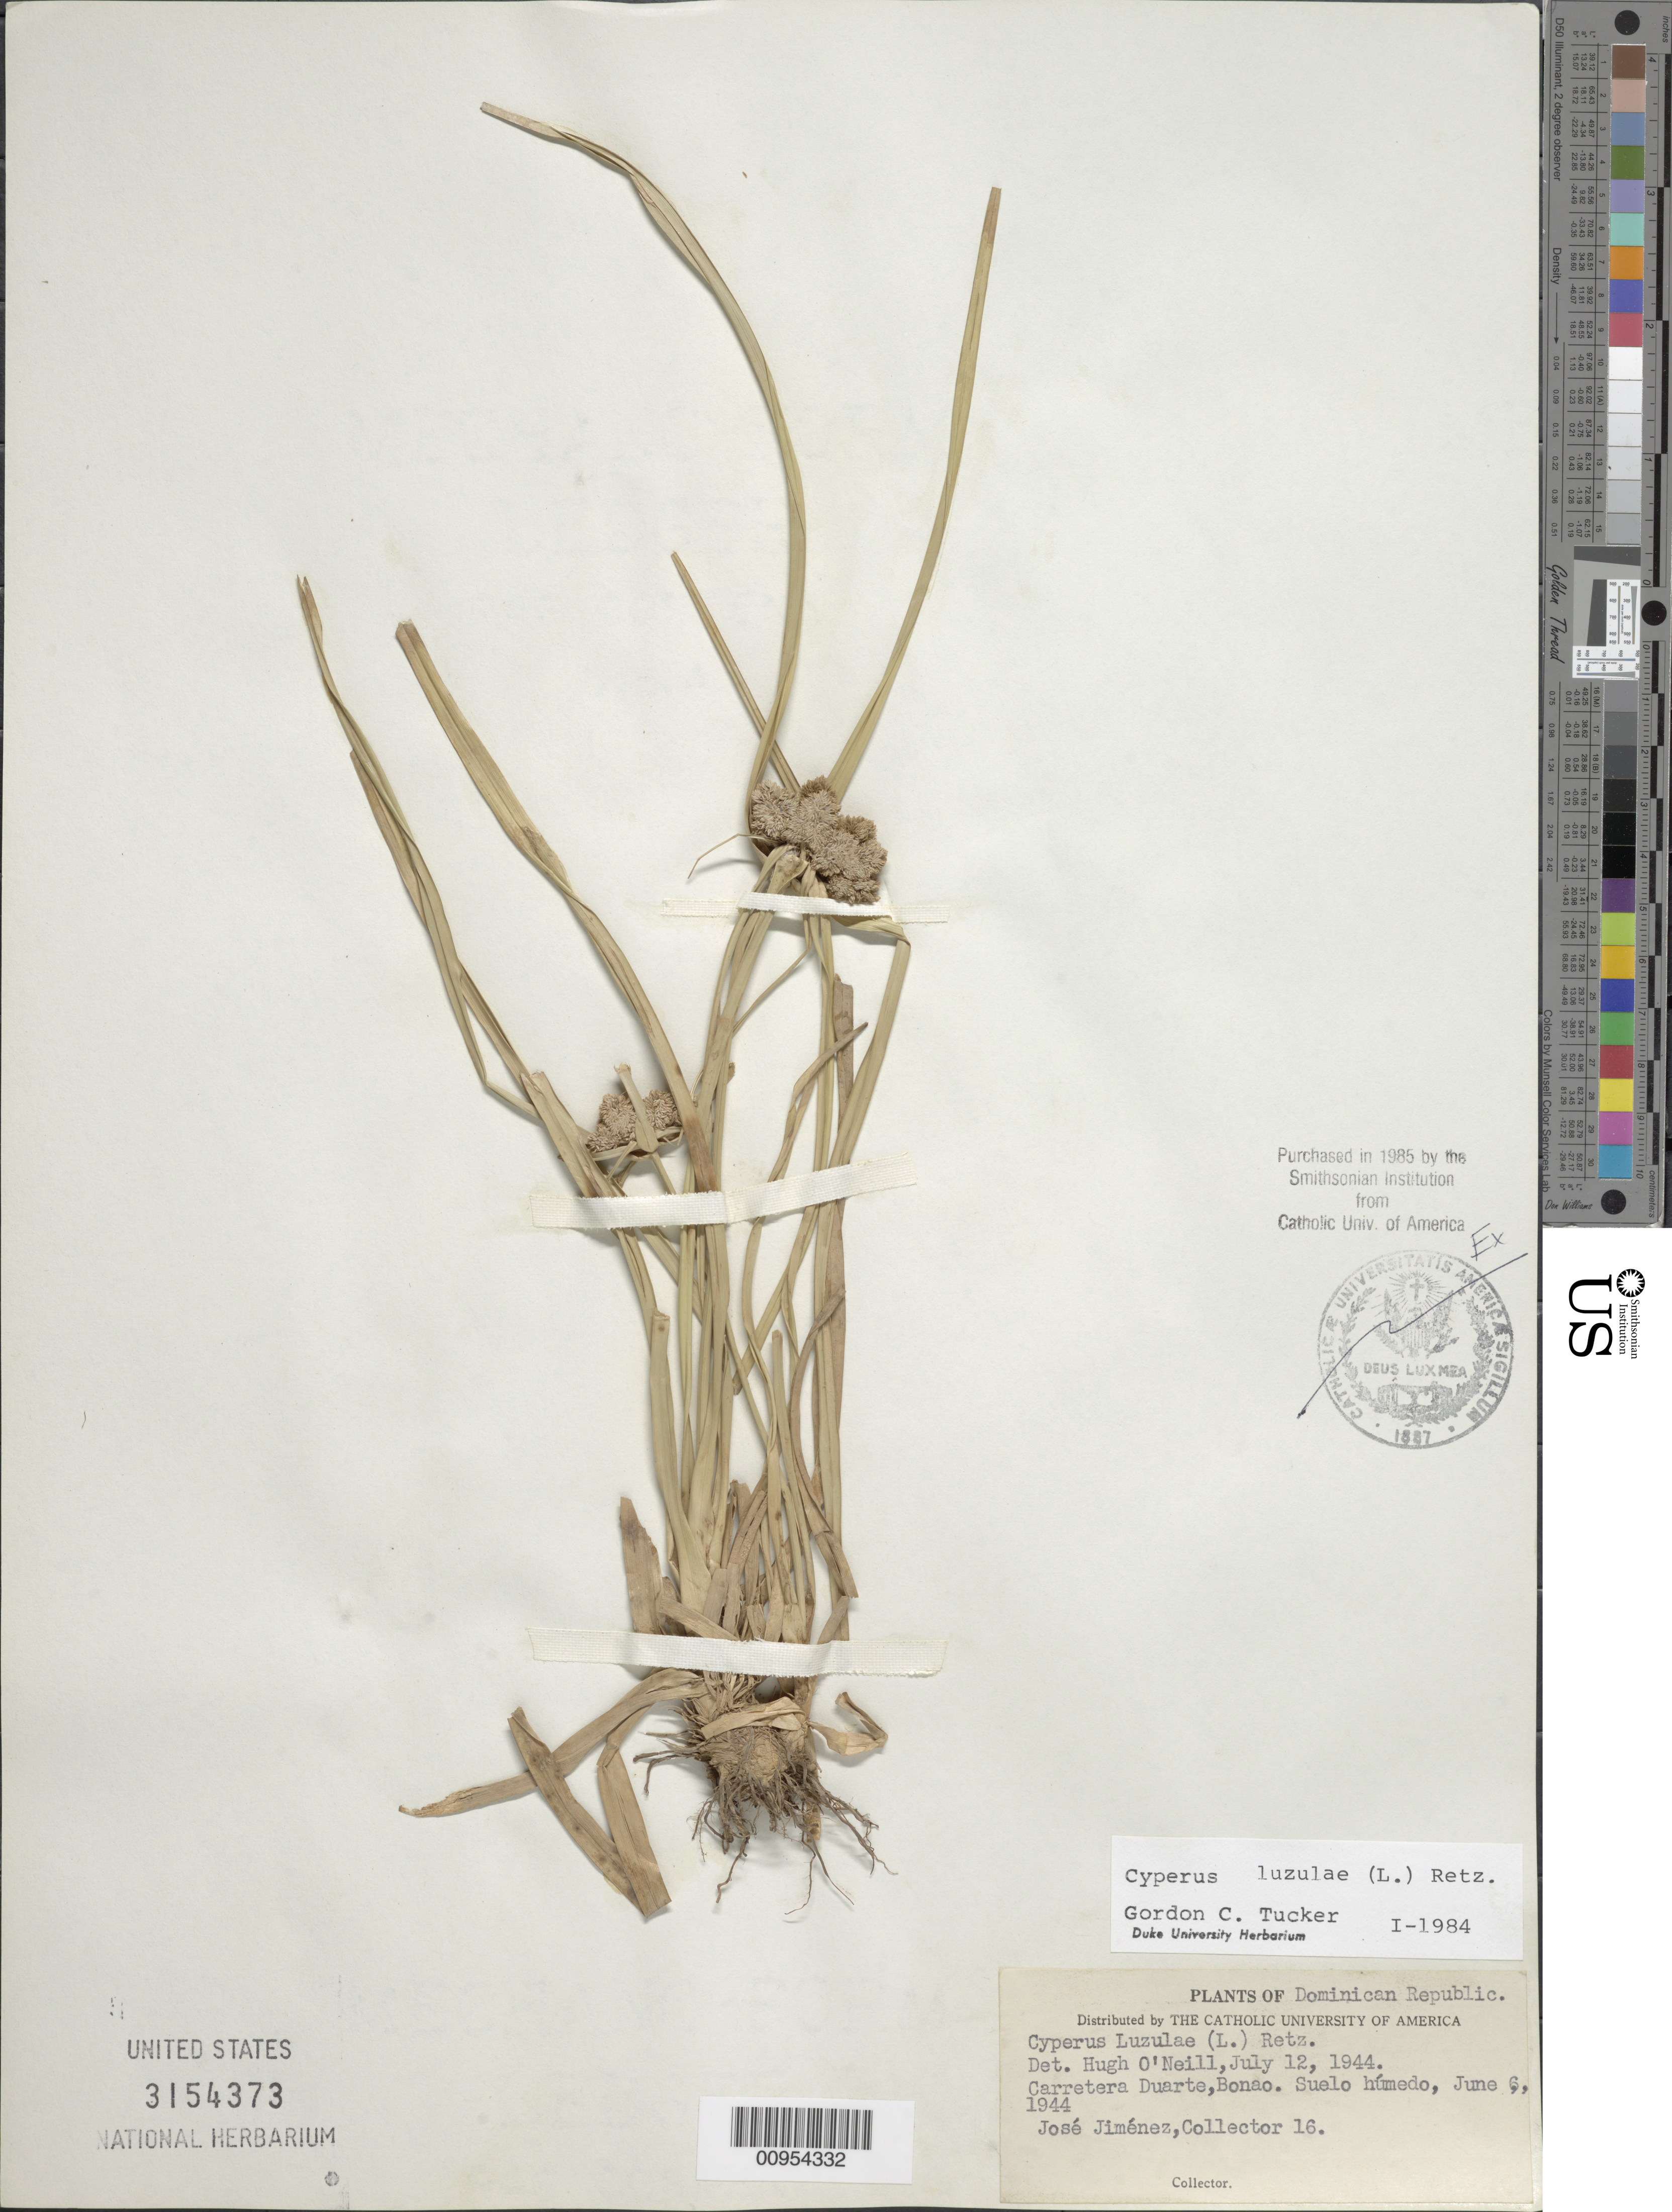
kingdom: Plantae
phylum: Tracheophyta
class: Liliopsida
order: Poales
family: Cyperaceae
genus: Cyperus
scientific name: Cyperus luzulae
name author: (L.) Rottb. ex Retz.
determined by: Tucker, G. C.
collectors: J. J. Jiménez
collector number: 16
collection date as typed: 06 Jun 1944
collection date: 1944-06-06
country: Dominican Republic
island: Hispaniola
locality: Carretera Duarte, Bonao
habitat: Suelo húmedo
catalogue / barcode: US 3154373